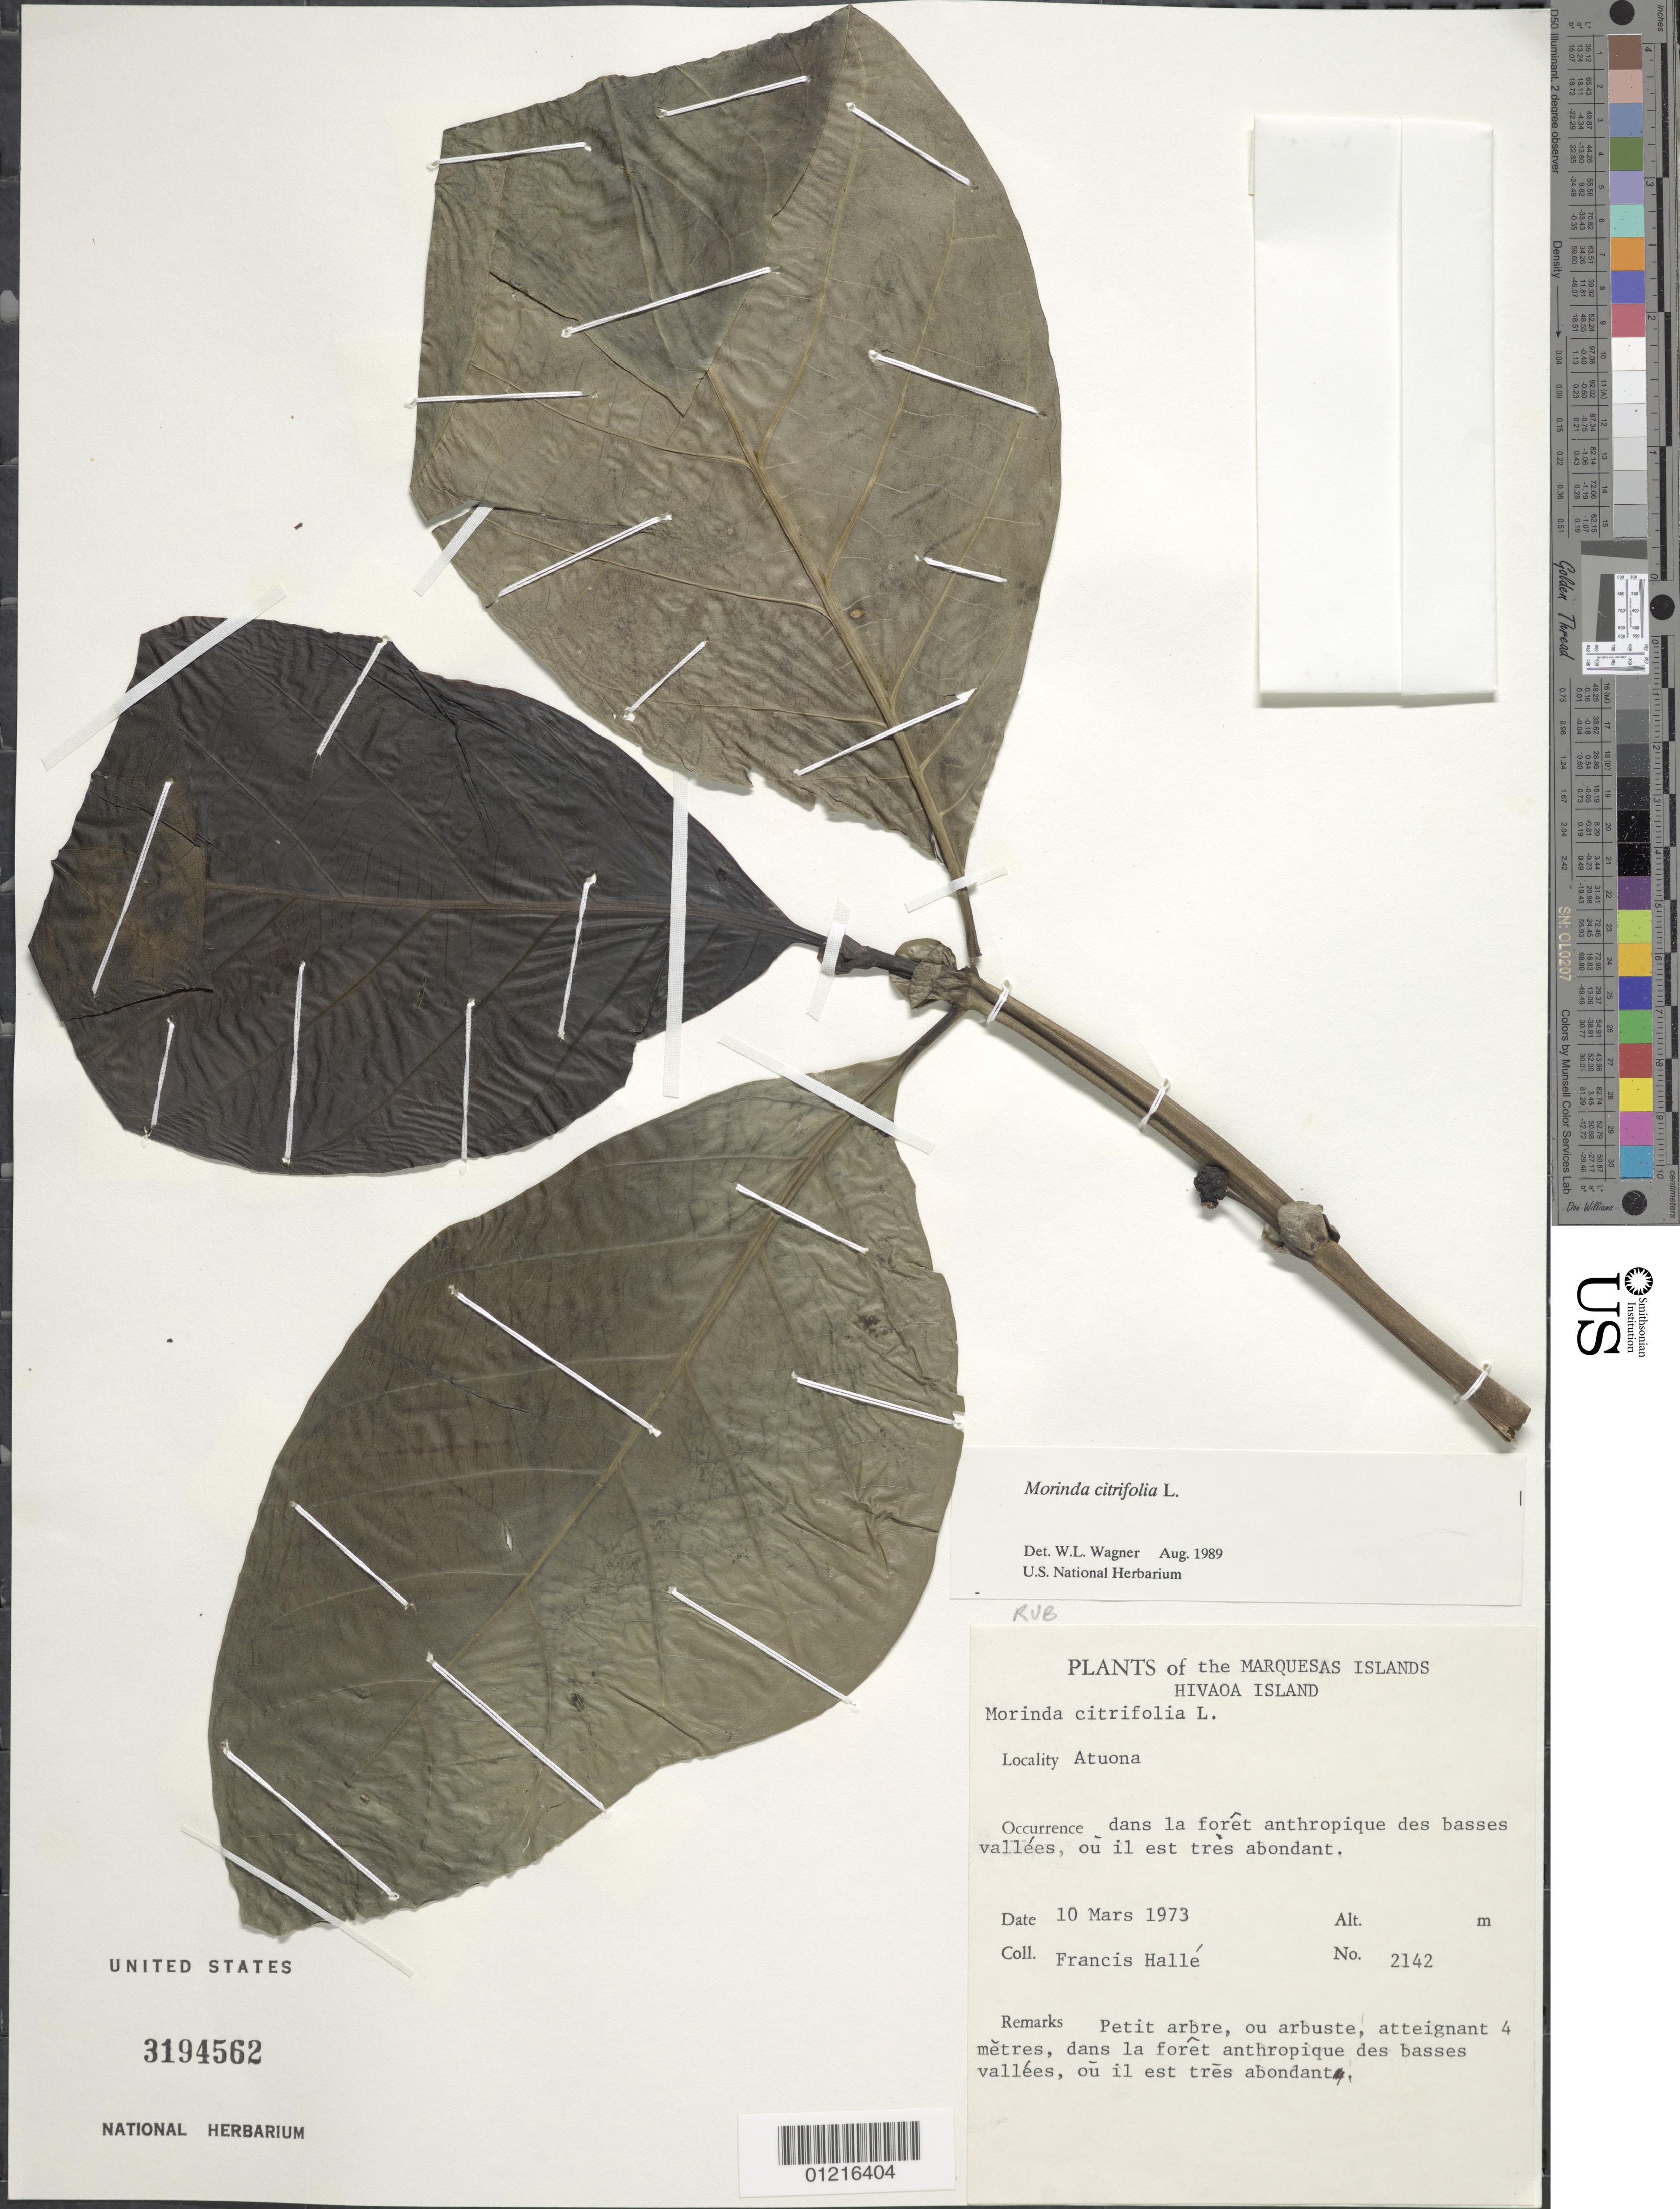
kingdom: Plantae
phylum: Tracheophyta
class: Magnoliopsida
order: Gentianales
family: Rubiaceae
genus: Morinda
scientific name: Morinda citrifolia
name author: L.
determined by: Wagner, W. L., (BOT), Smithsonian Institution - National Museum of Natural History (UNITED STATES)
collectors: F. Hallé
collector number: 2142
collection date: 1973-03-10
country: French Polynesia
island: Hiva Oa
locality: Atuona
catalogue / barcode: US 3194562